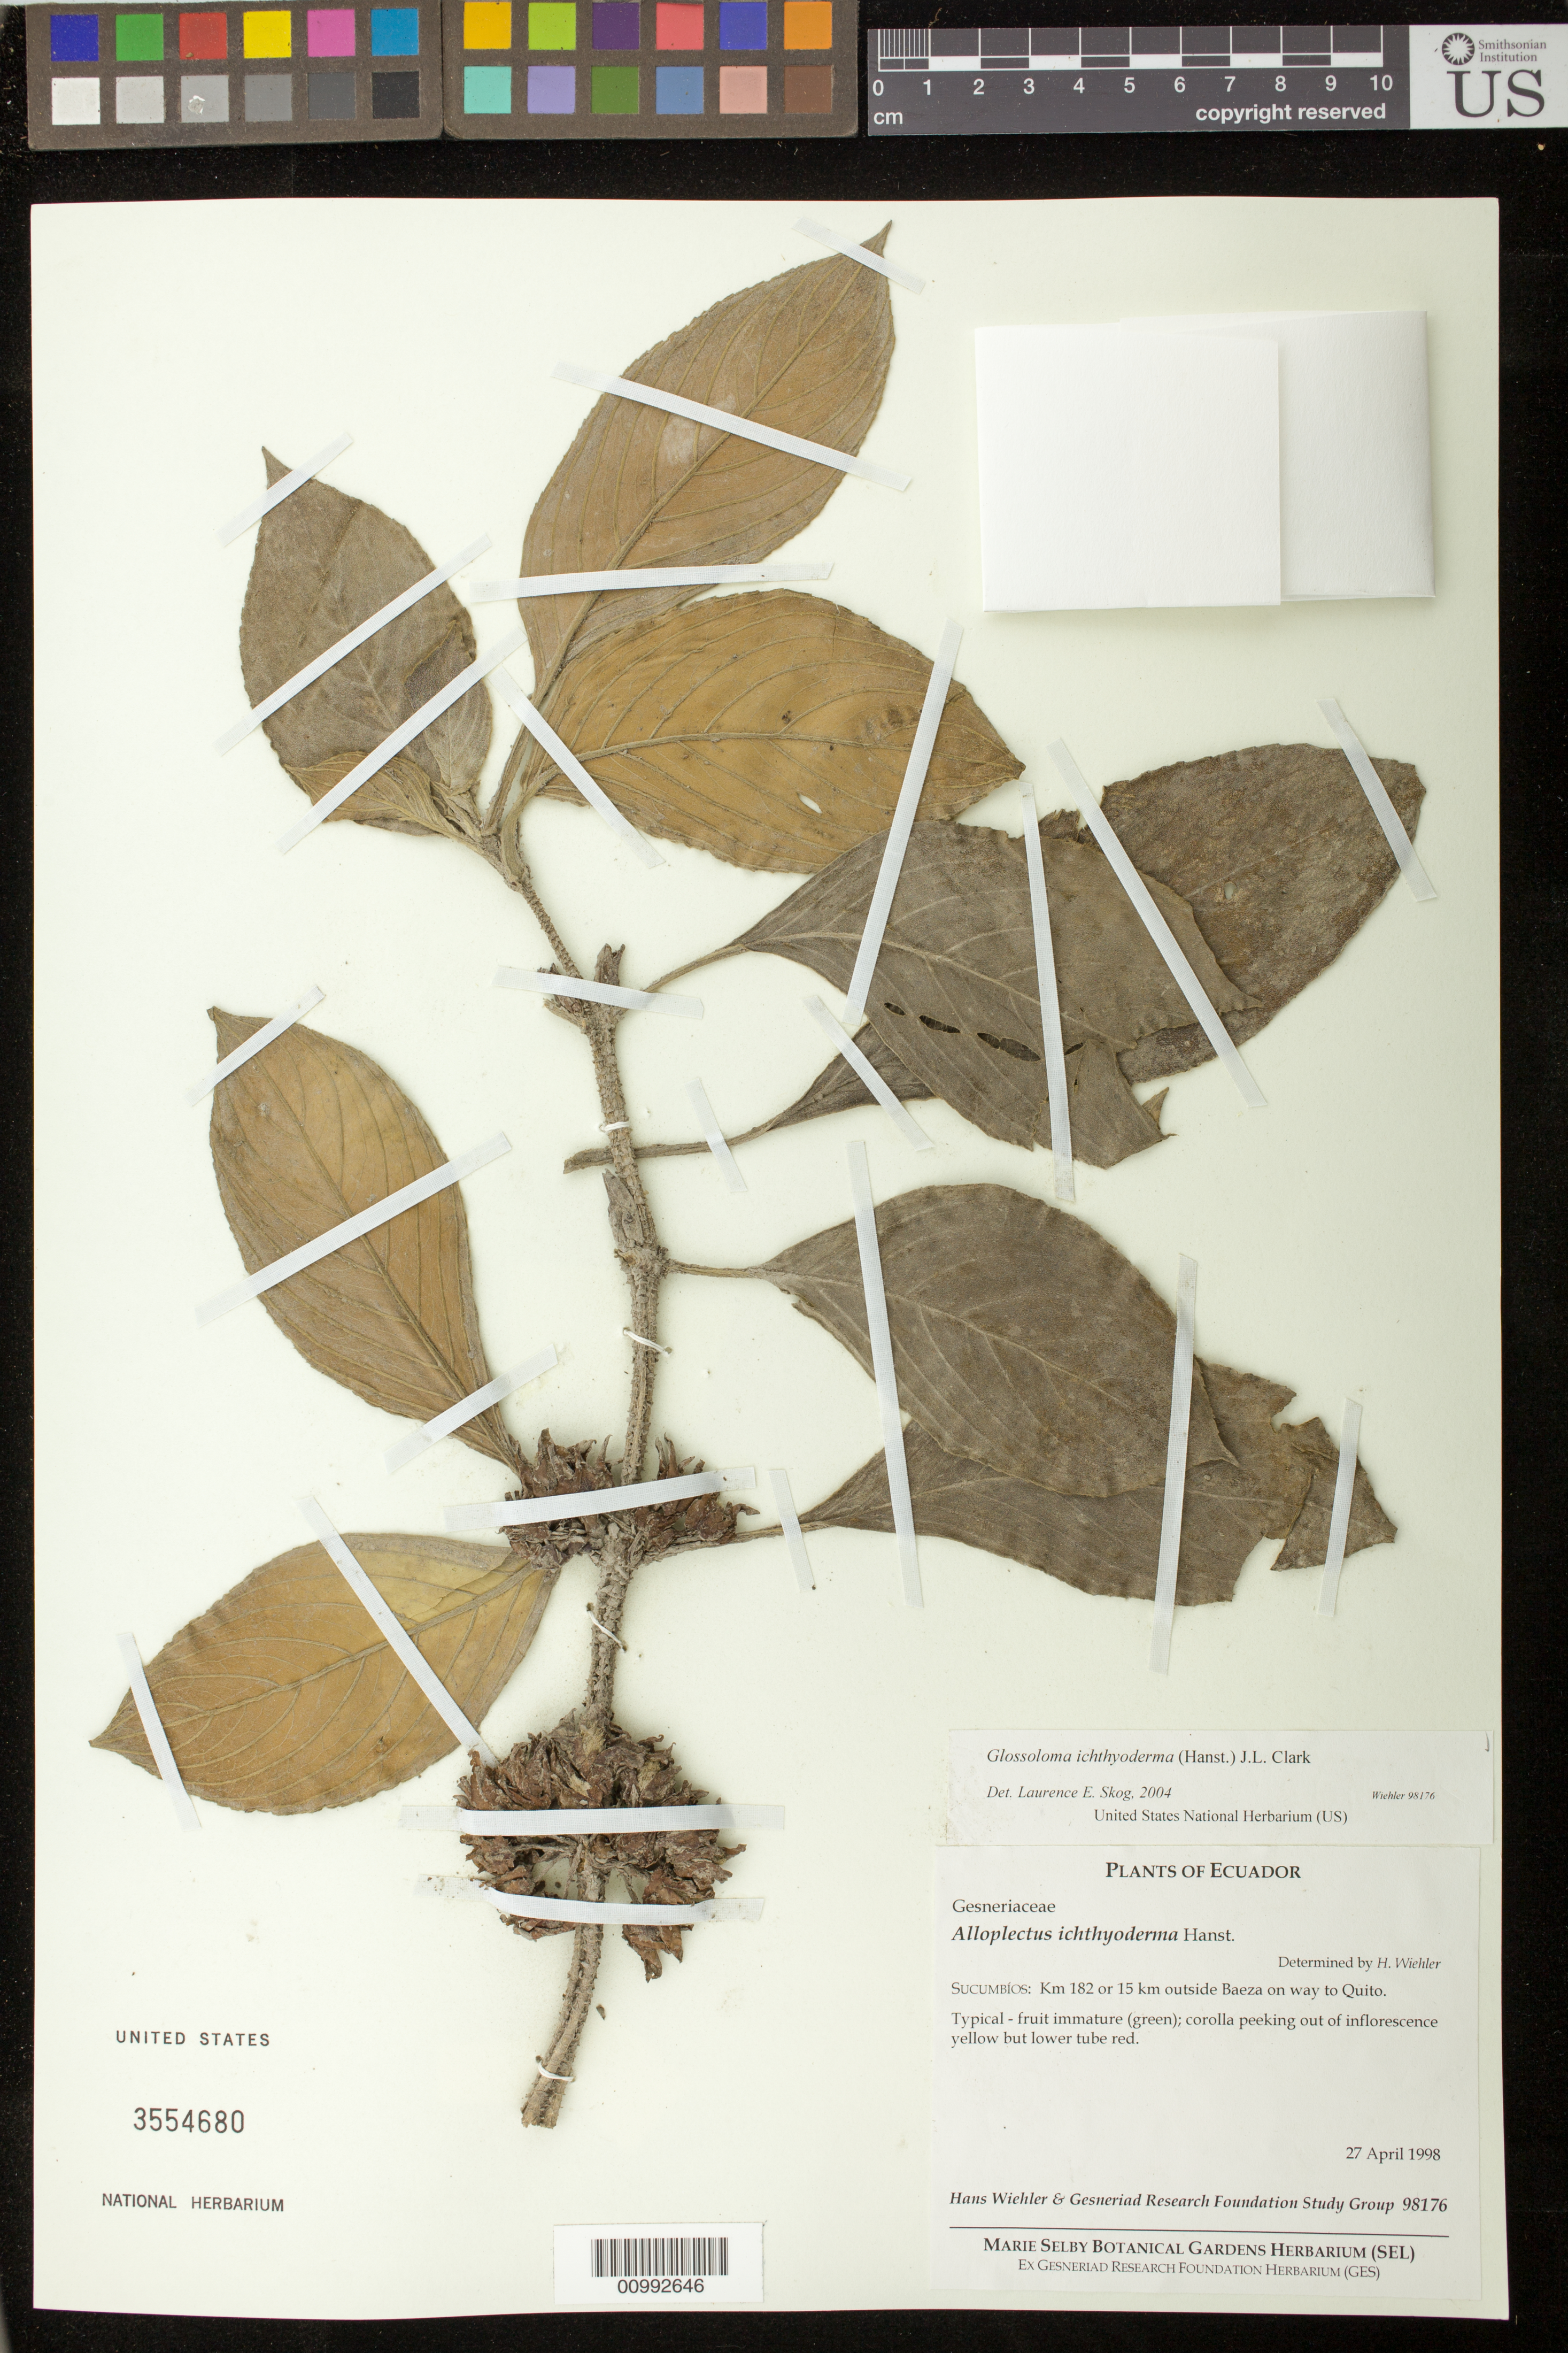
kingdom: Plantae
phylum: Tracheophyta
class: Magnoliopsida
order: Lamiales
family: Gesneriaceae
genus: Glossoloma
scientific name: Glossoloma ichthyoderma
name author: (Hanst.) J.L. Clark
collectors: H. J. Wiehler & GRF Study Group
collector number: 98176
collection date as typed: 27 Apr 1998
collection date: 1998-04-27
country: Ecuador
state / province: Sucumbíos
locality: Sucumbíos: km 182 or 15 km outside Baeza on way to Quito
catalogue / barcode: US 3554680